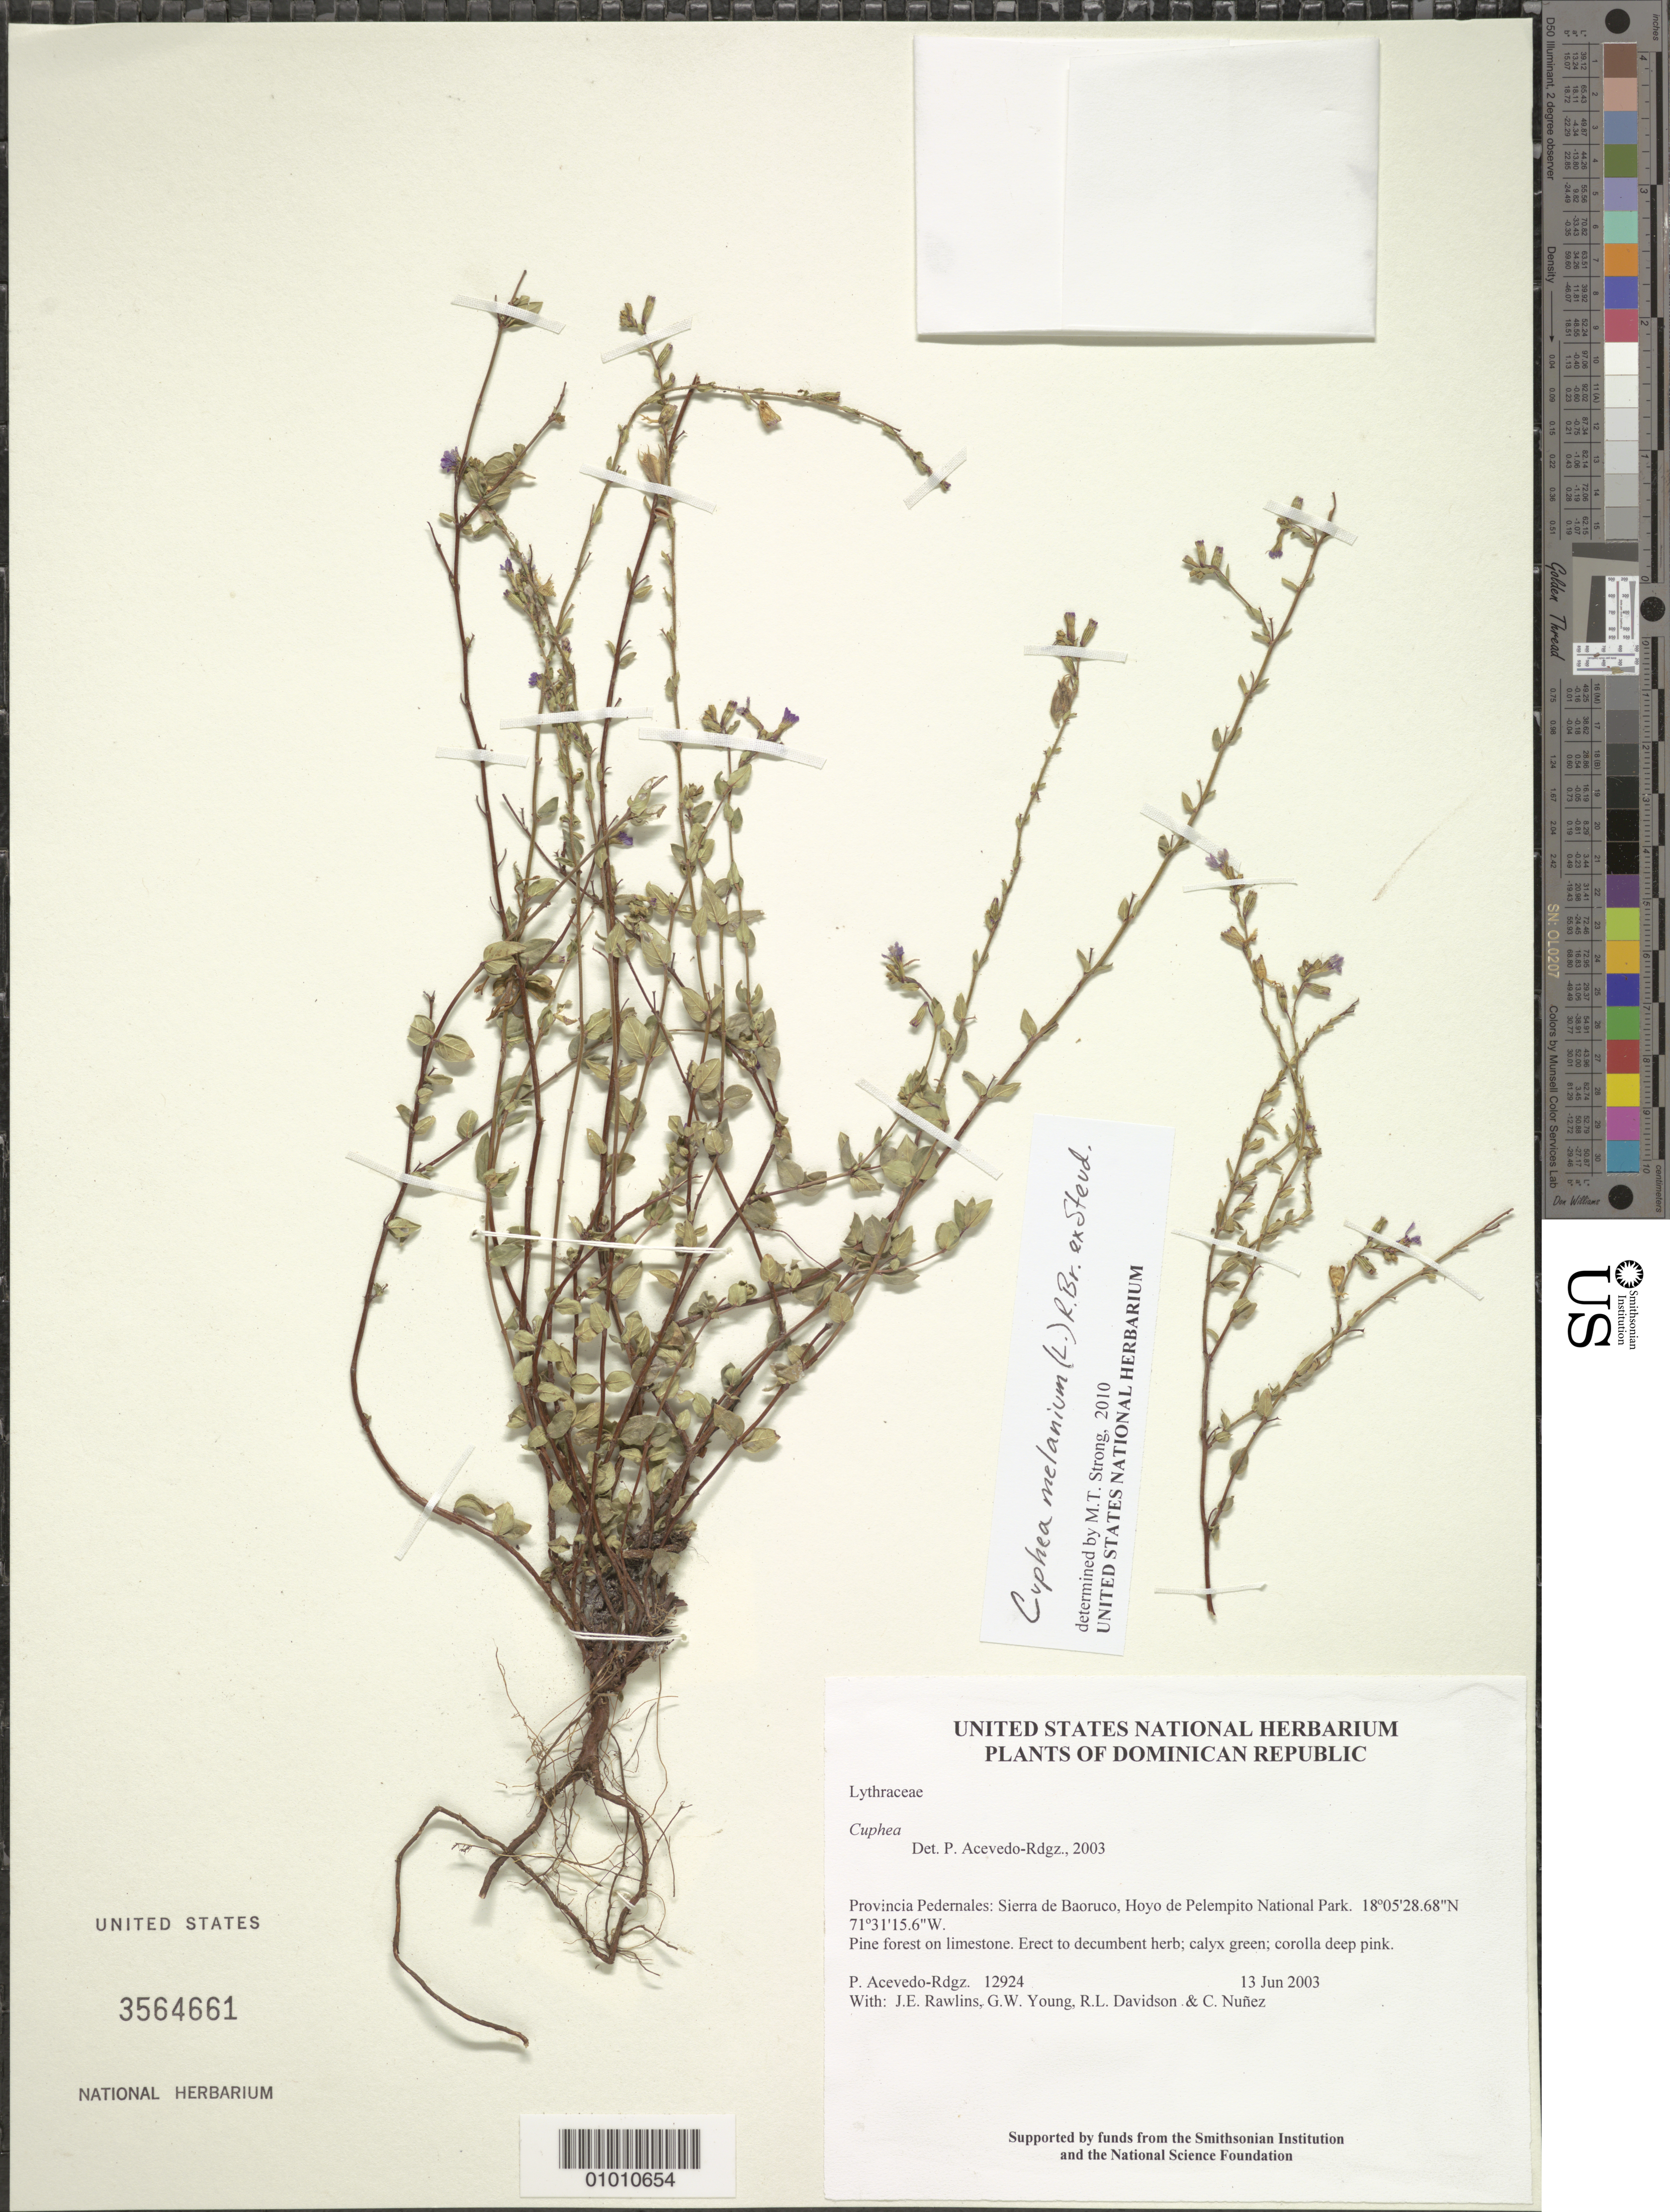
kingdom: Plantae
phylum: Tracheophyta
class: Magnoliopsida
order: Myrtales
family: Lythraceae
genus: Cuphea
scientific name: Cuphea melanium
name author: (L.) Cramer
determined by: Strong, M. T., (US), Smithsonian Institution - National Museum of Natural History (UNITED STATES)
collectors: P. Acevedo-Rodr., J. Rawlins, G. Young, R. Davidson & C. Nunez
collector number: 12924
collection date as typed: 13 Jun 2003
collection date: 2003-06-13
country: Dominican Republic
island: Hispaniola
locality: Provincia Pedernales: Sierra de Baoruco, Hoyo de Pelempito National Park.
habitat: Pine forest on limestone.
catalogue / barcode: US 3564661